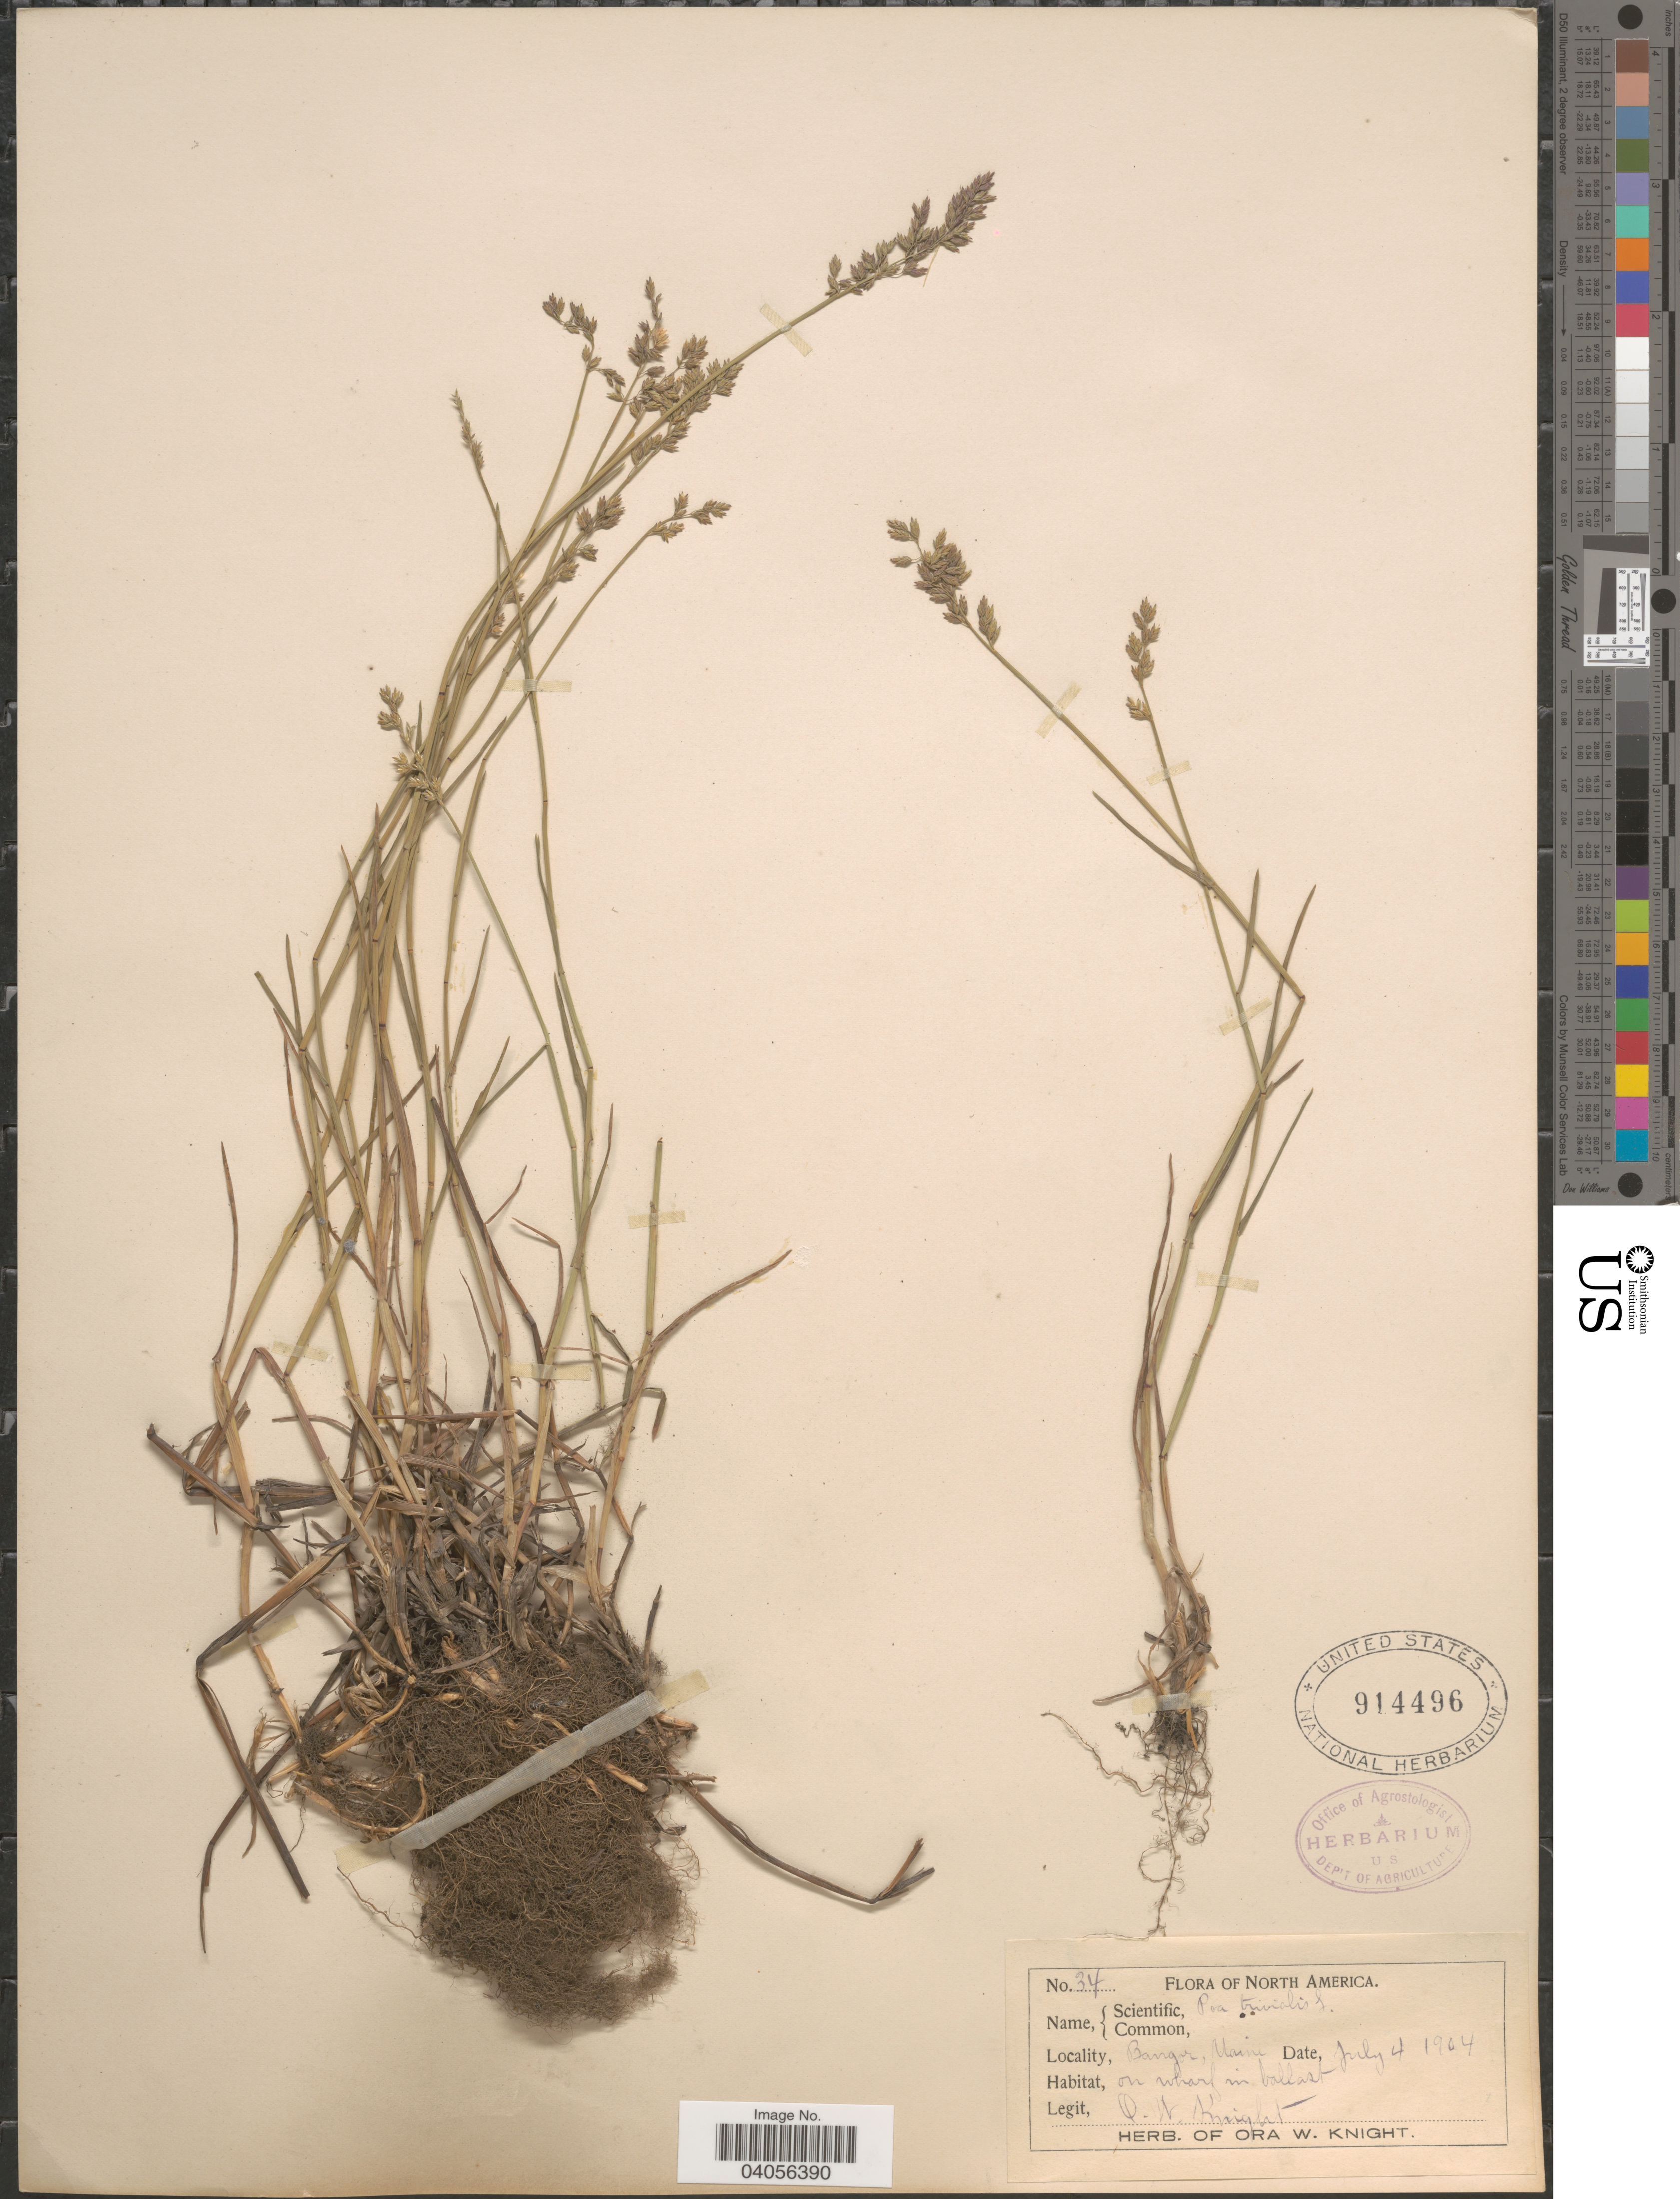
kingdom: Plantae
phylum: Tracheophyta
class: Liliopsida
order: Poales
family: Poaceae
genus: Poa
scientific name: Poa compressa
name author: L.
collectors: O. Knight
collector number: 34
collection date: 1904-07-04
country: United States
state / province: Maine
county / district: Penobscot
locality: Bangor.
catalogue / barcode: US 914496